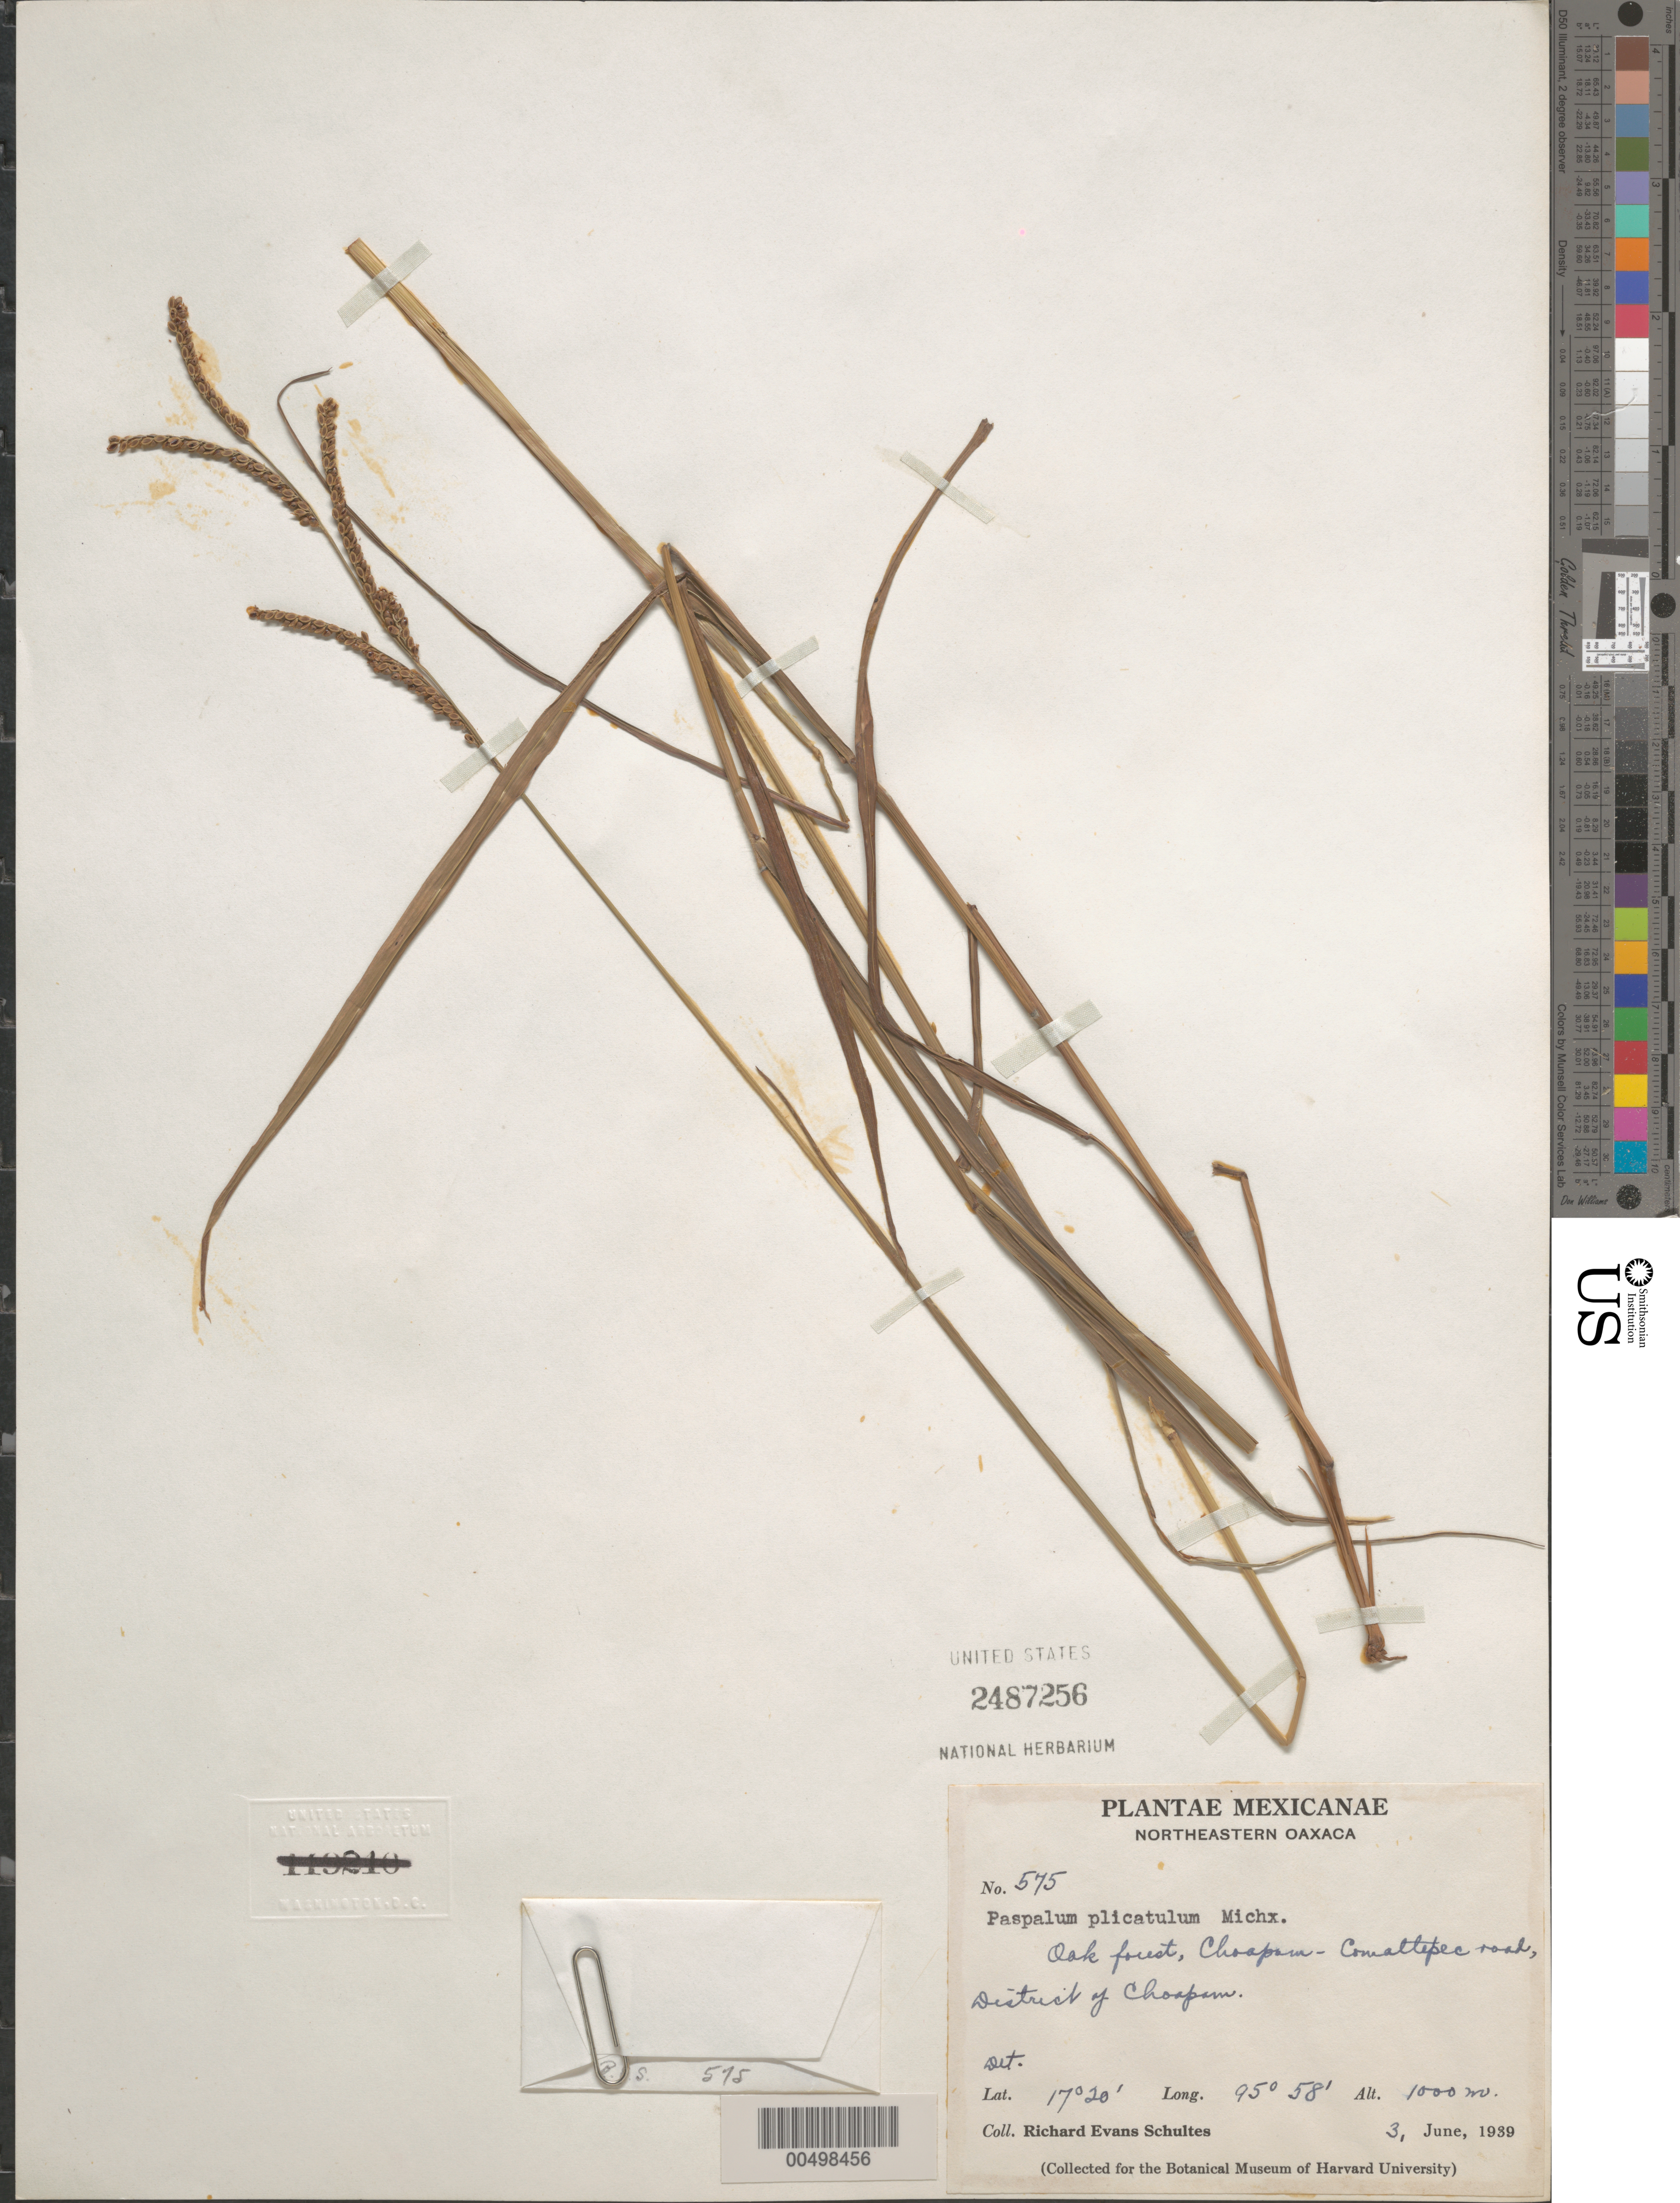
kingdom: Plantae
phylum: Tracheophyta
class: Liliopsida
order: Poales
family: Poaceae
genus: Paspalum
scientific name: Paspalum plicatulum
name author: Michx.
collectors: R. E. Schultes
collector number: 575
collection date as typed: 3 Jun 1939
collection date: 1939-06-03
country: Mexico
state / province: Oaxaca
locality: NE Oaxaca, Choapam-Comaltepec rd, Dist of Choapam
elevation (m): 1000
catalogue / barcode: US 2487256